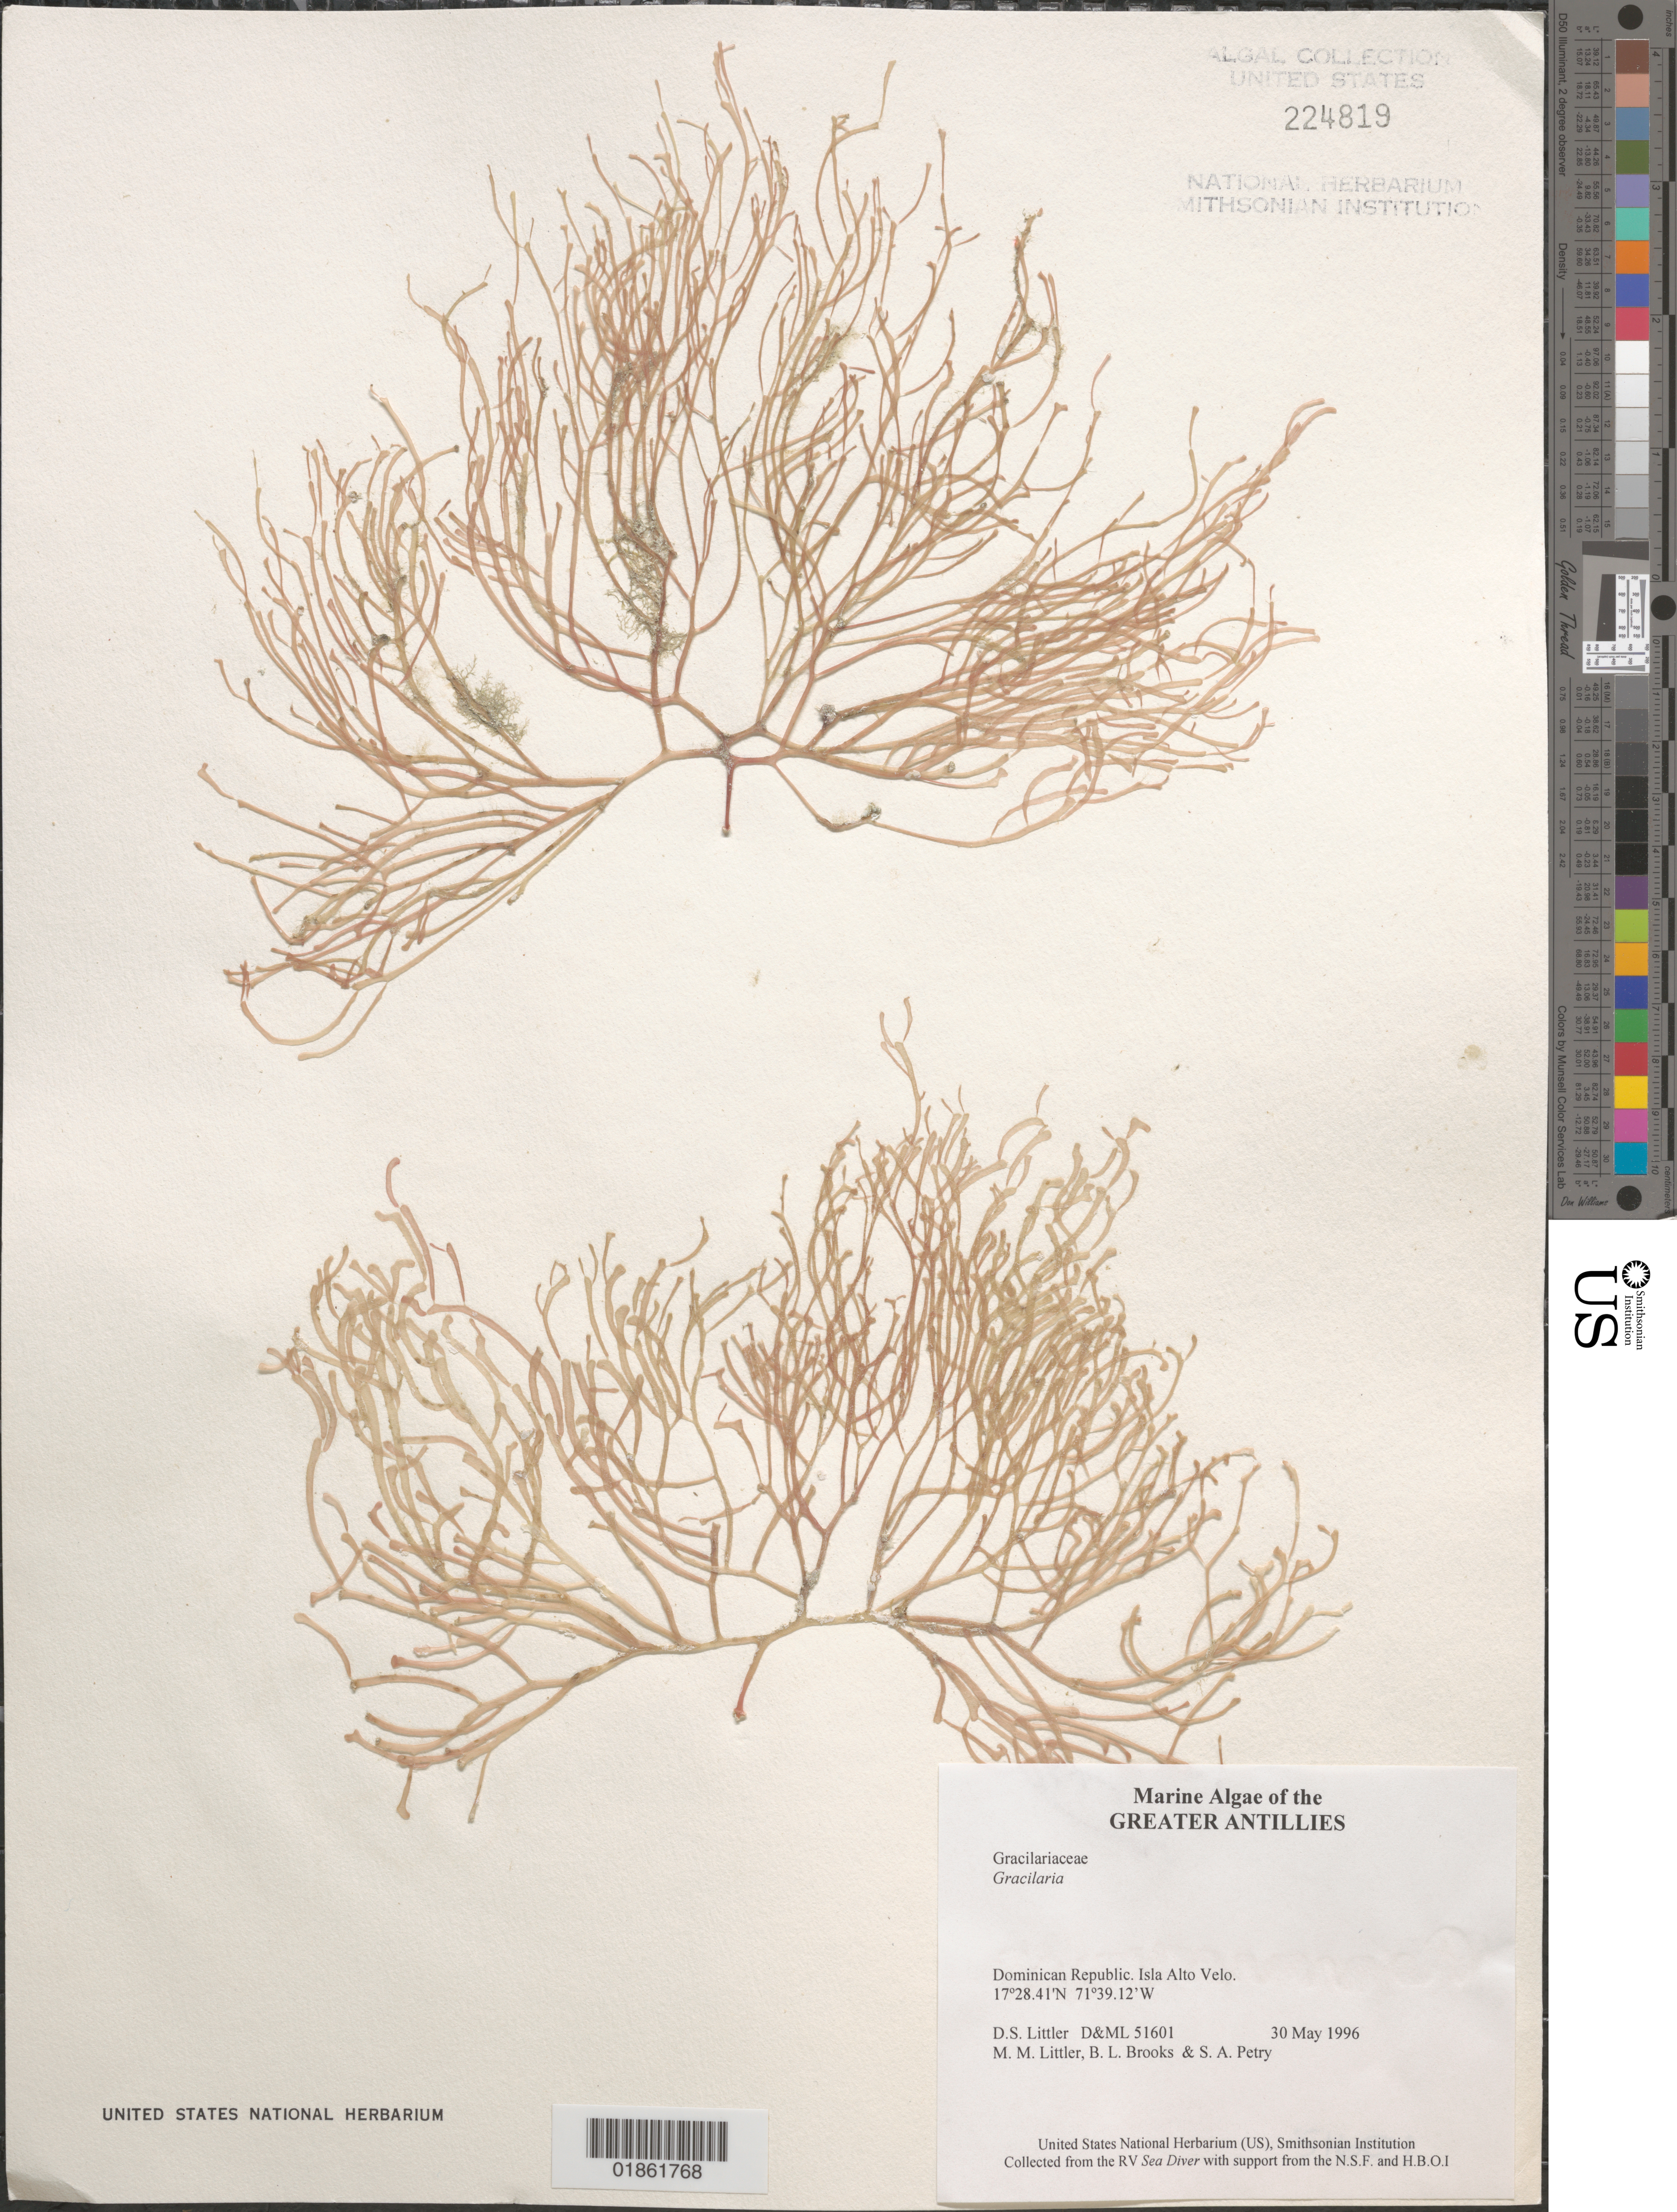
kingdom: Plantae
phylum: Rhodophyta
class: Florideophyceae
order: Gracilariales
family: Gracilariaceae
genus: Gracilaria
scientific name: Gracilaria sp.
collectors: D. S. Littler & M. M. Littler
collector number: D&ML 51601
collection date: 1996-05-30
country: Dominican Republic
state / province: Pedernales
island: Alto Velo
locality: Isla Alto Velo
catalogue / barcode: US 224819